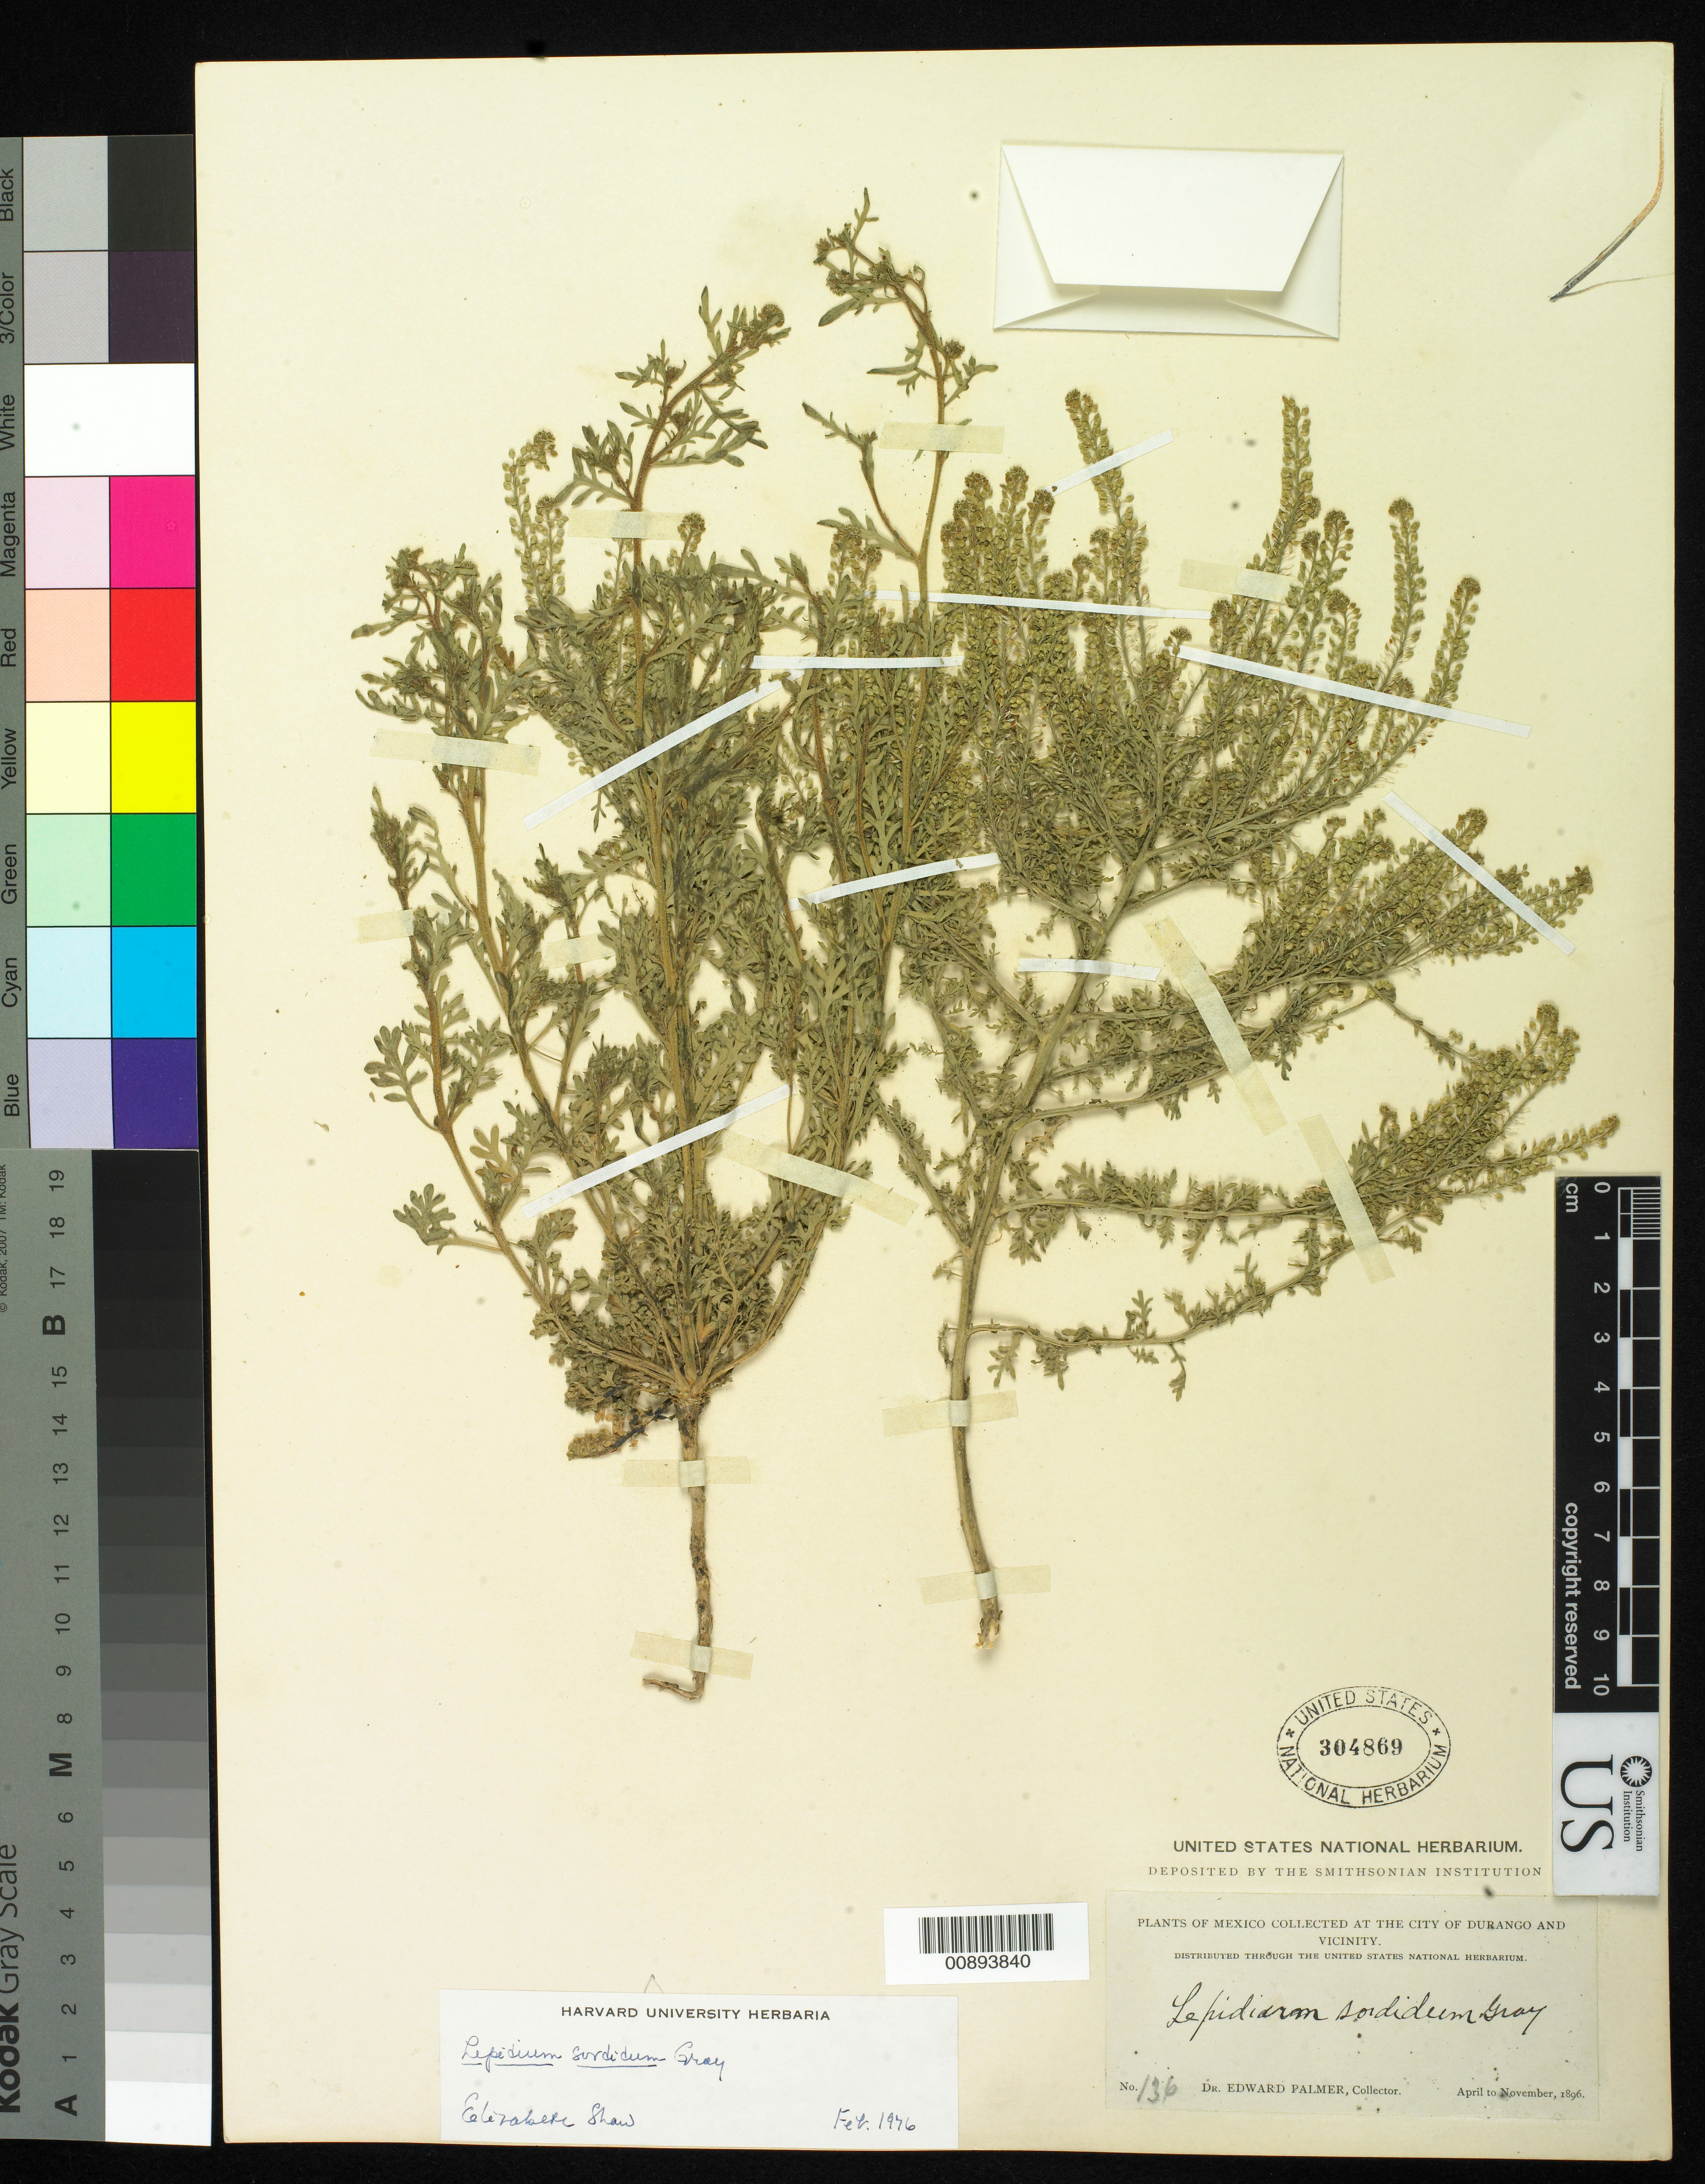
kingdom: Plantae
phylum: Tracheophyta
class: Magnoliopsida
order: Brassicales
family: Brassicaceae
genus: Lepidium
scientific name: Lepidium sordidum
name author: A. Gray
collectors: E. Palmer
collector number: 136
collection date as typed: Apr 1896 to -- Nov 1896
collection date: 1896-04/1896-11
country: Mexico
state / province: Durango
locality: City of Durango and vicinity.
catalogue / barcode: US 304869